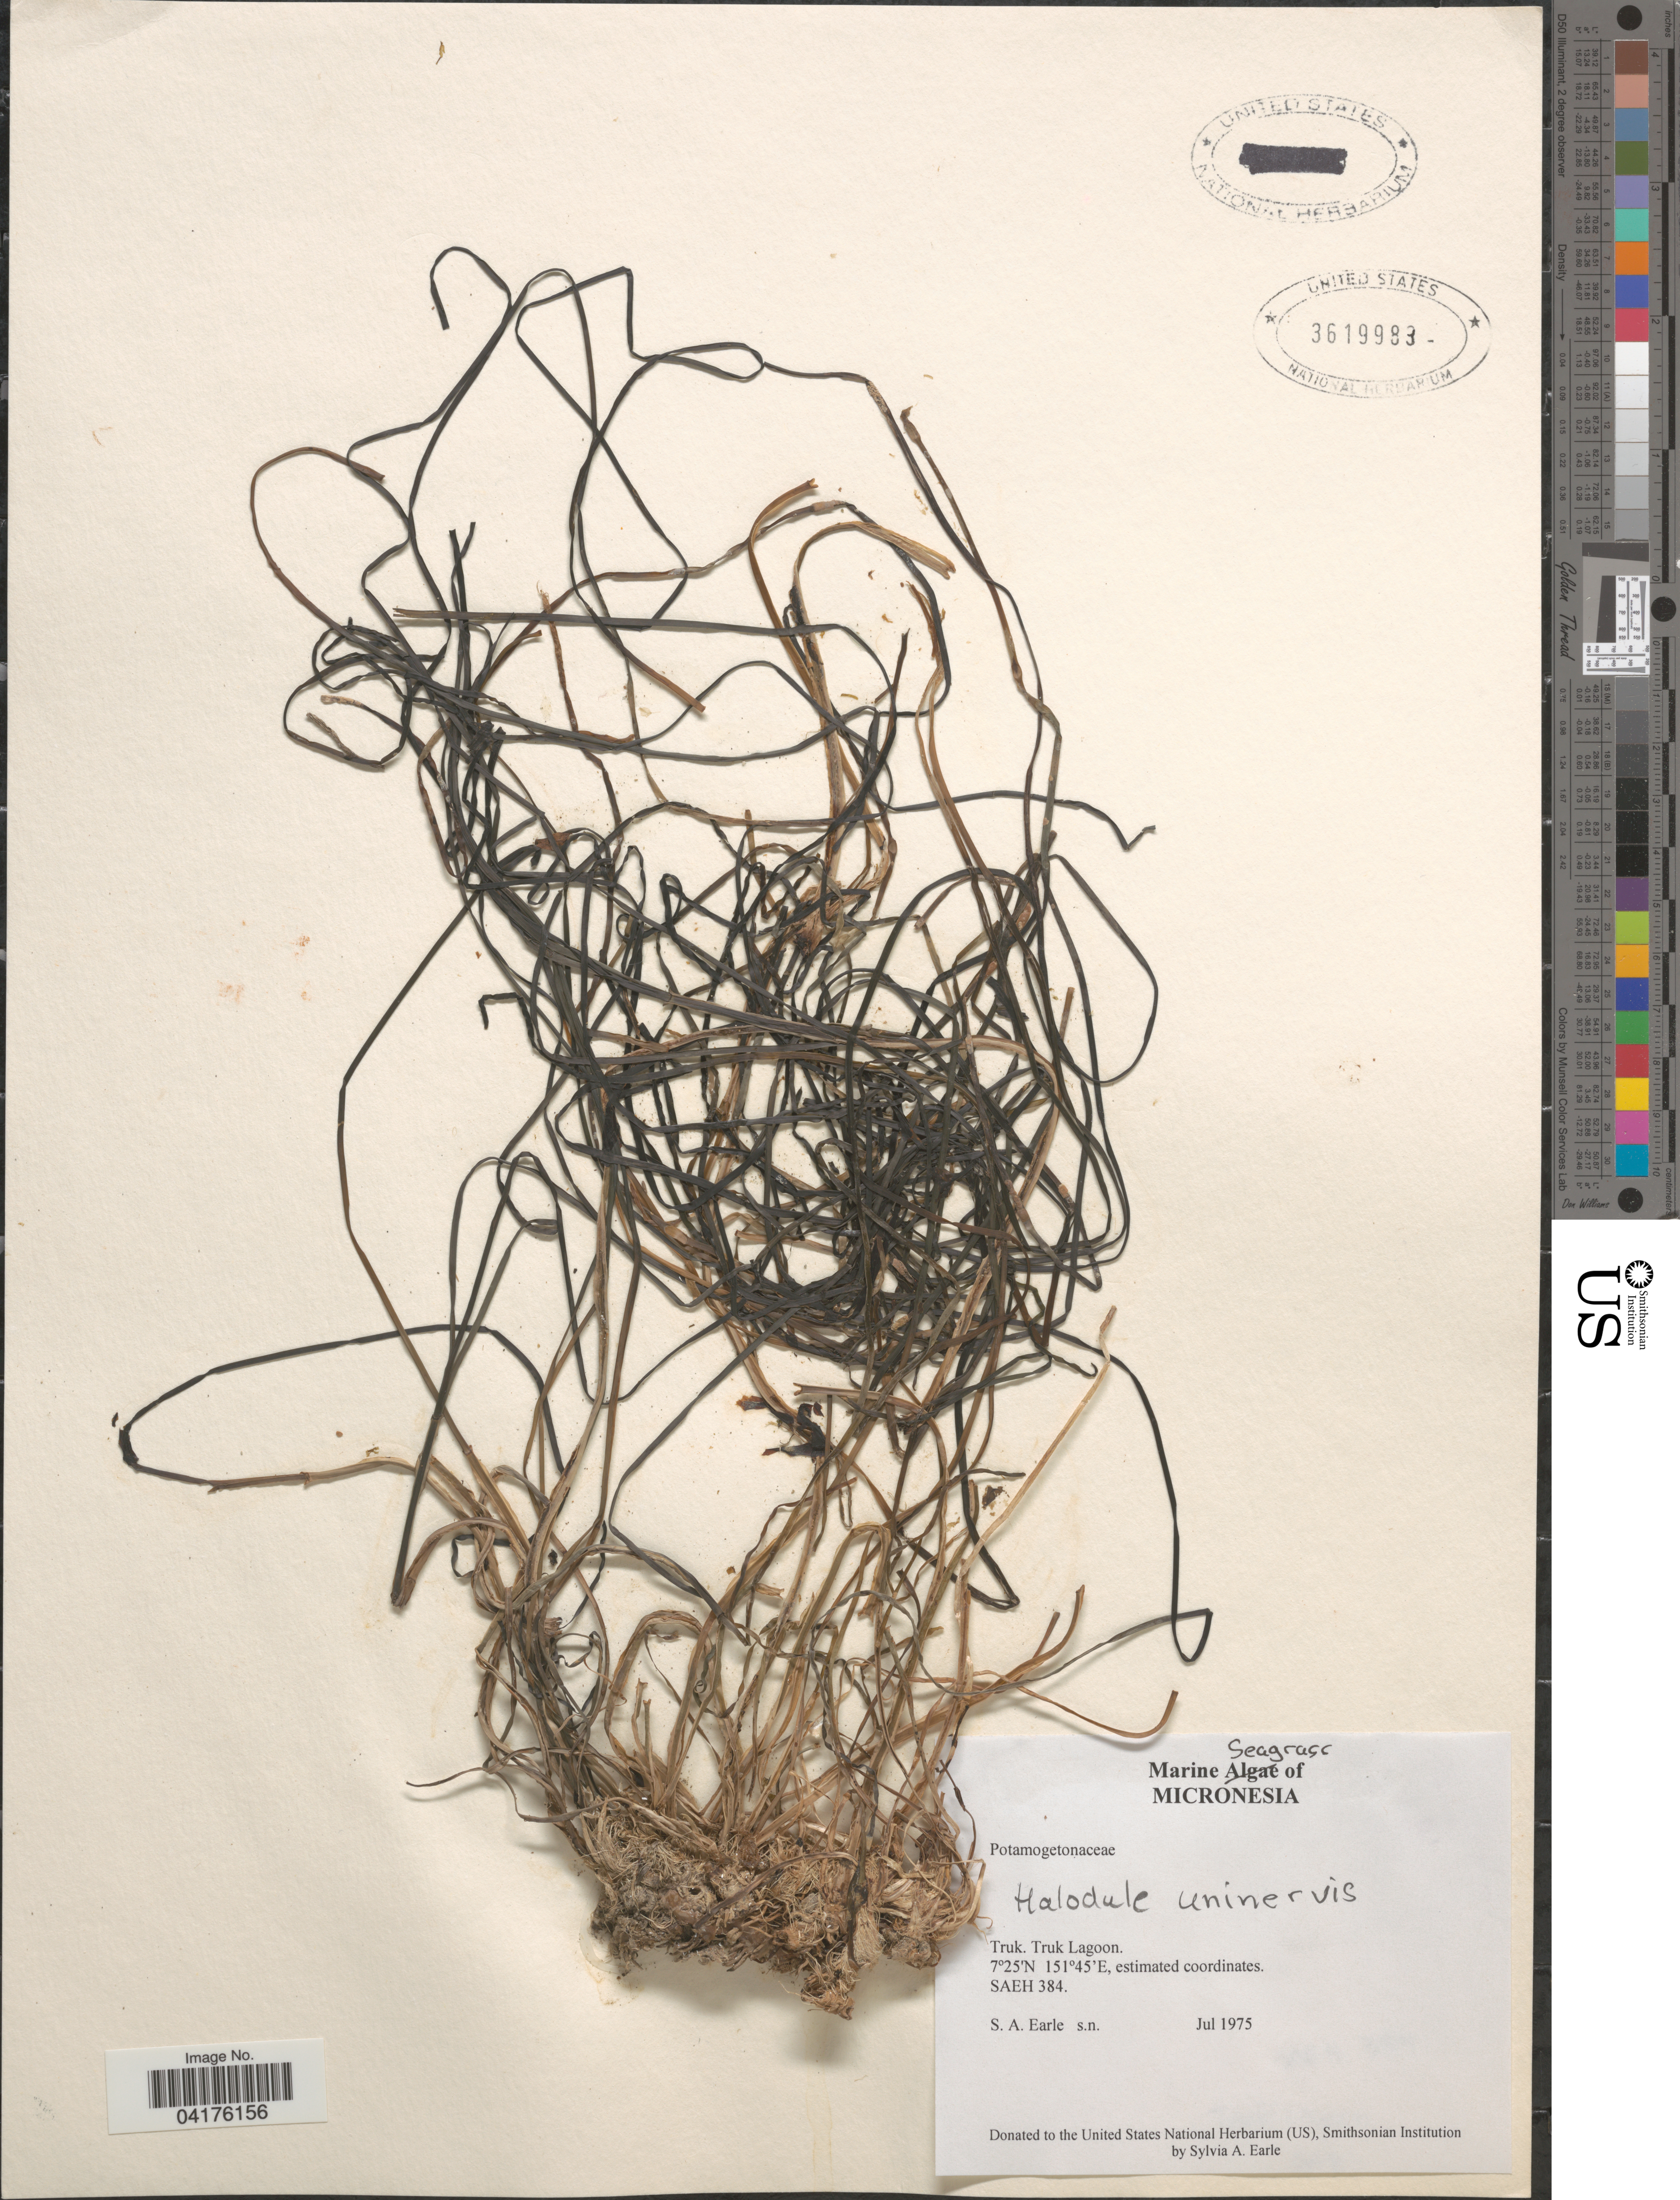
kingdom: Plantae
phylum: Tracheophyta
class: Liliopsida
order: Alismatales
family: Cymodoceaceae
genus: Halodule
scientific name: Halodule uninervis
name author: (Forssk.) Asch.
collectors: S. A. Earle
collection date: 1975-07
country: Micronesia, Federated States of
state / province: Truk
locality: Truk Lagoon. SAEH 384.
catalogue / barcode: US 3619983